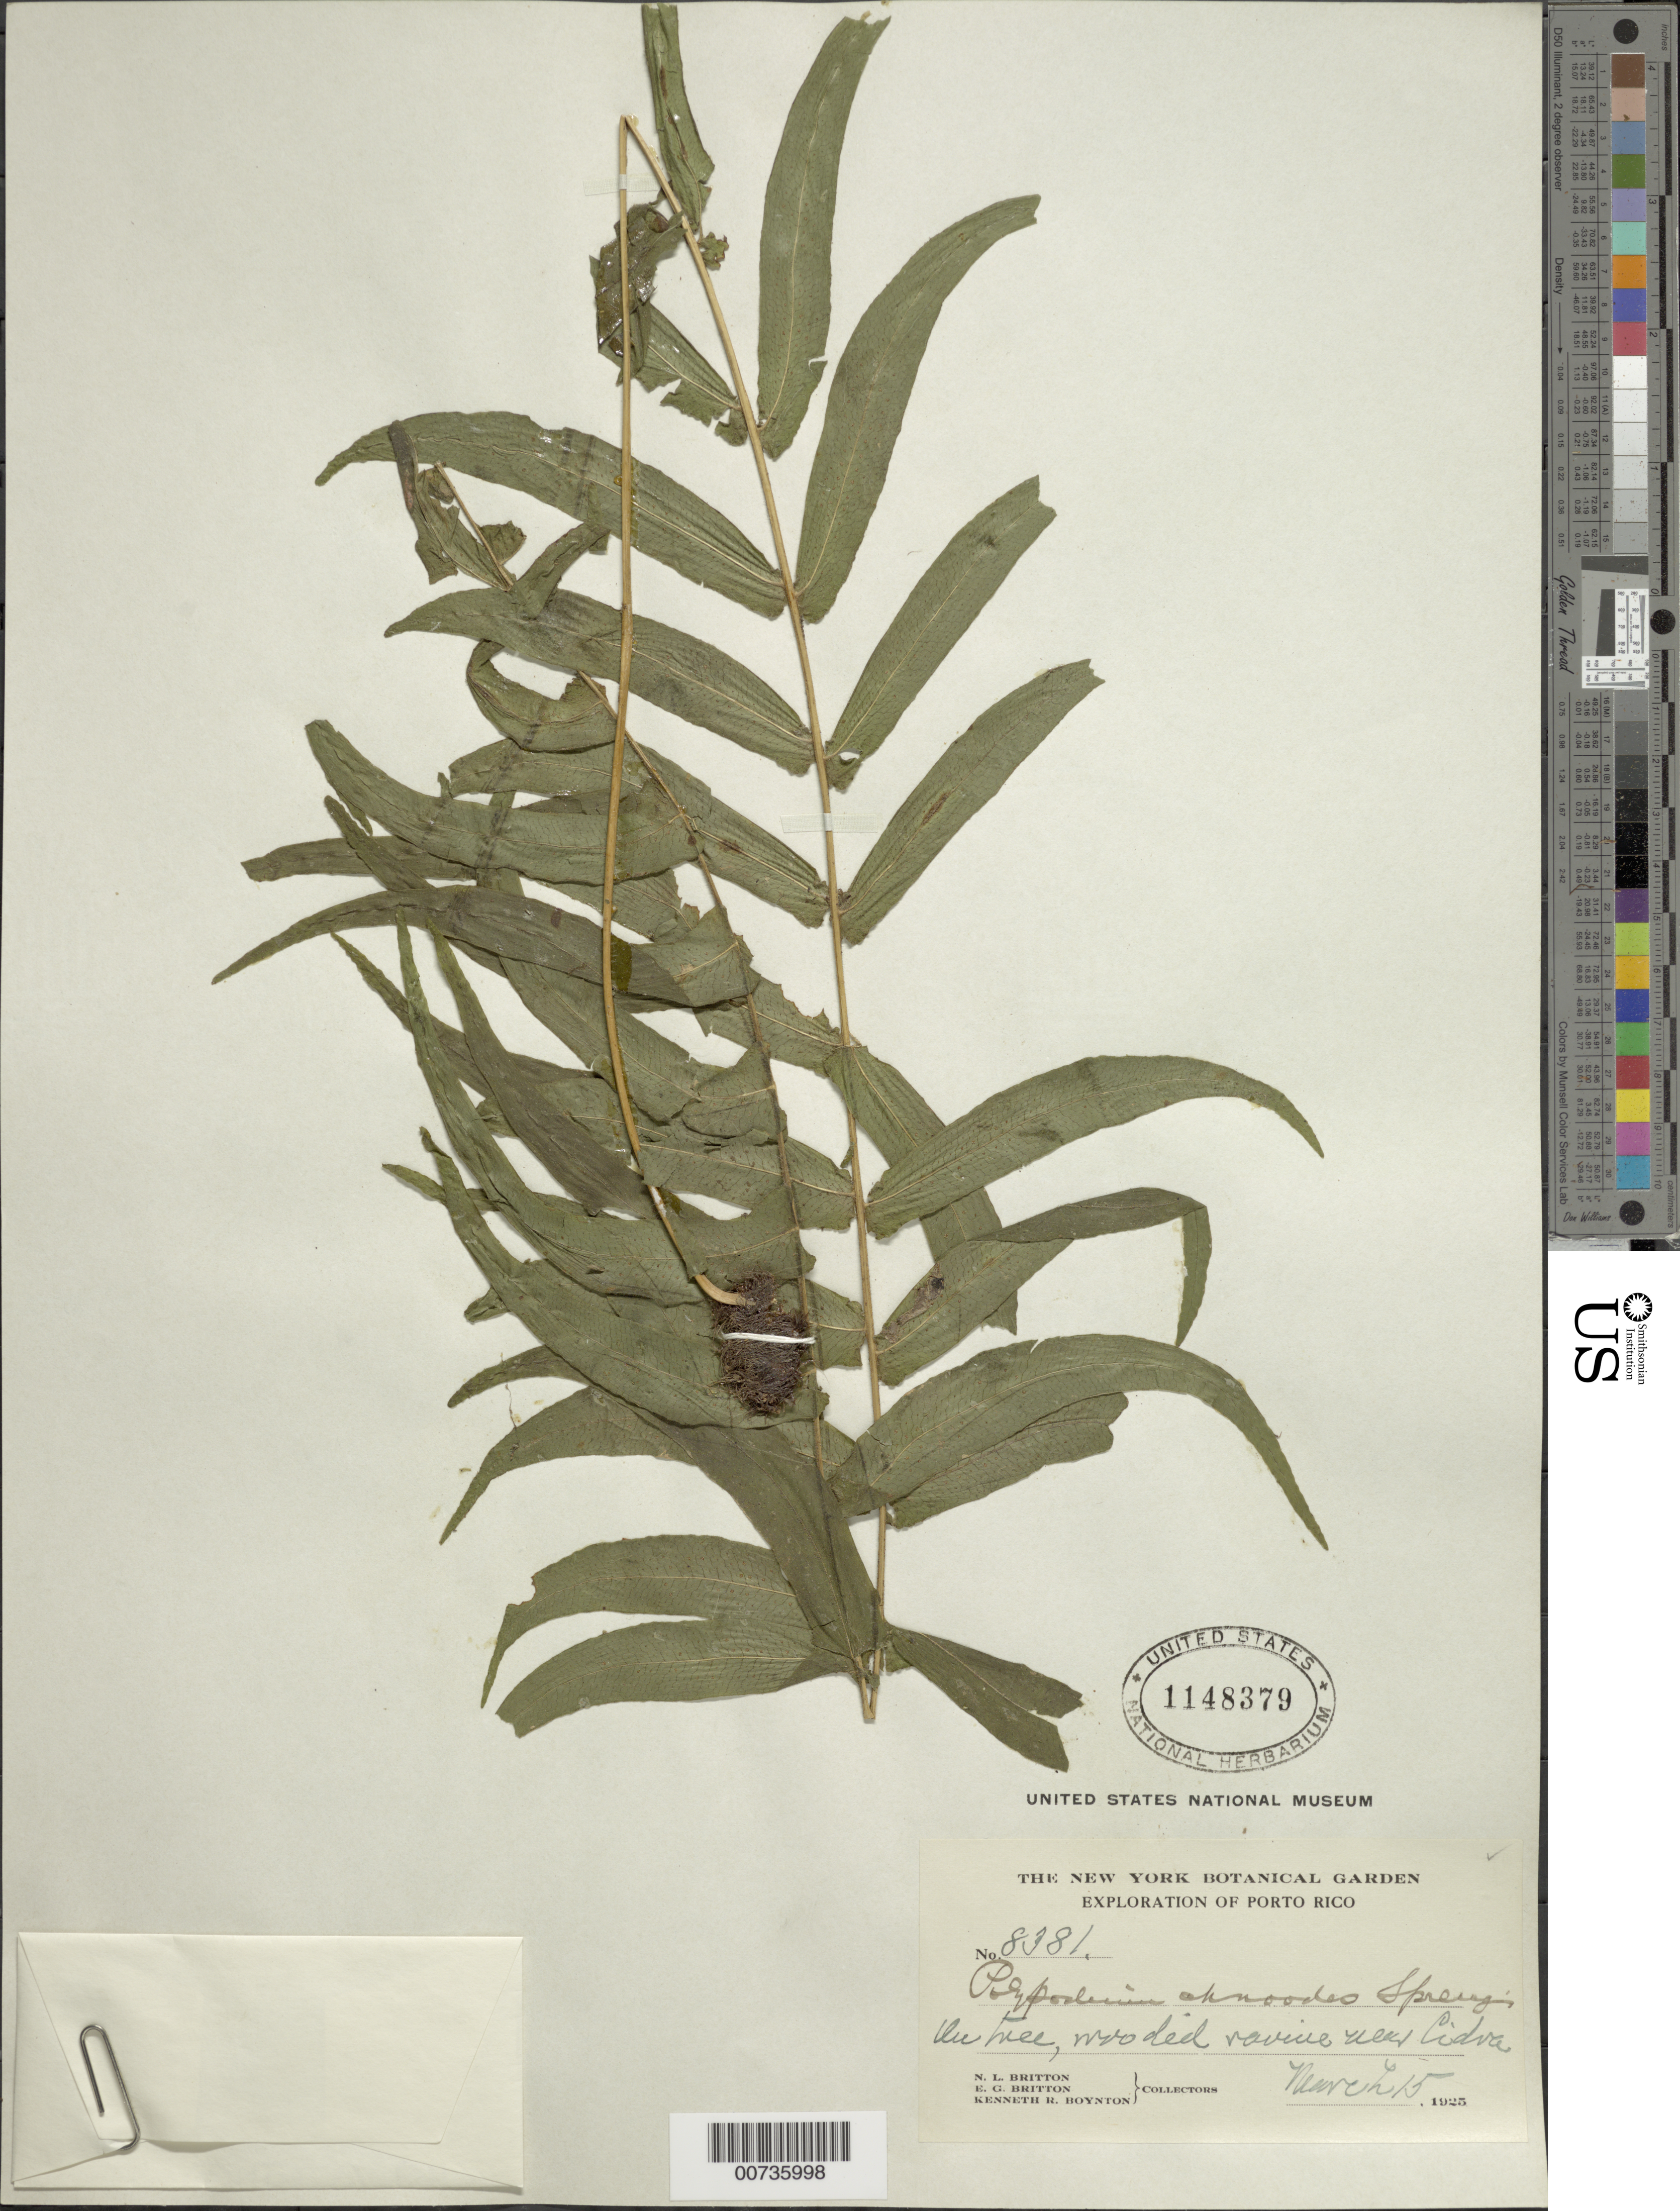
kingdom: Plantae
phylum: Tracheophyta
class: Polypodiopsida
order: Polypodiales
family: Polypodiaceae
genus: Serpocaulon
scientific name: Serpocaulon dissimile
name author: (L.) A.R. Sm.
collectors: N. Britton, E. G. Britton & K. Boynton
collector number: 8381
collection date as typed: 15 Mar 1925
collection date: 1925-03-15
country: Puerto Rico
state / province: Cidra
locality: Cidra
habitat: On tree, wooded ravine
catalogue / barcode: US 1148379